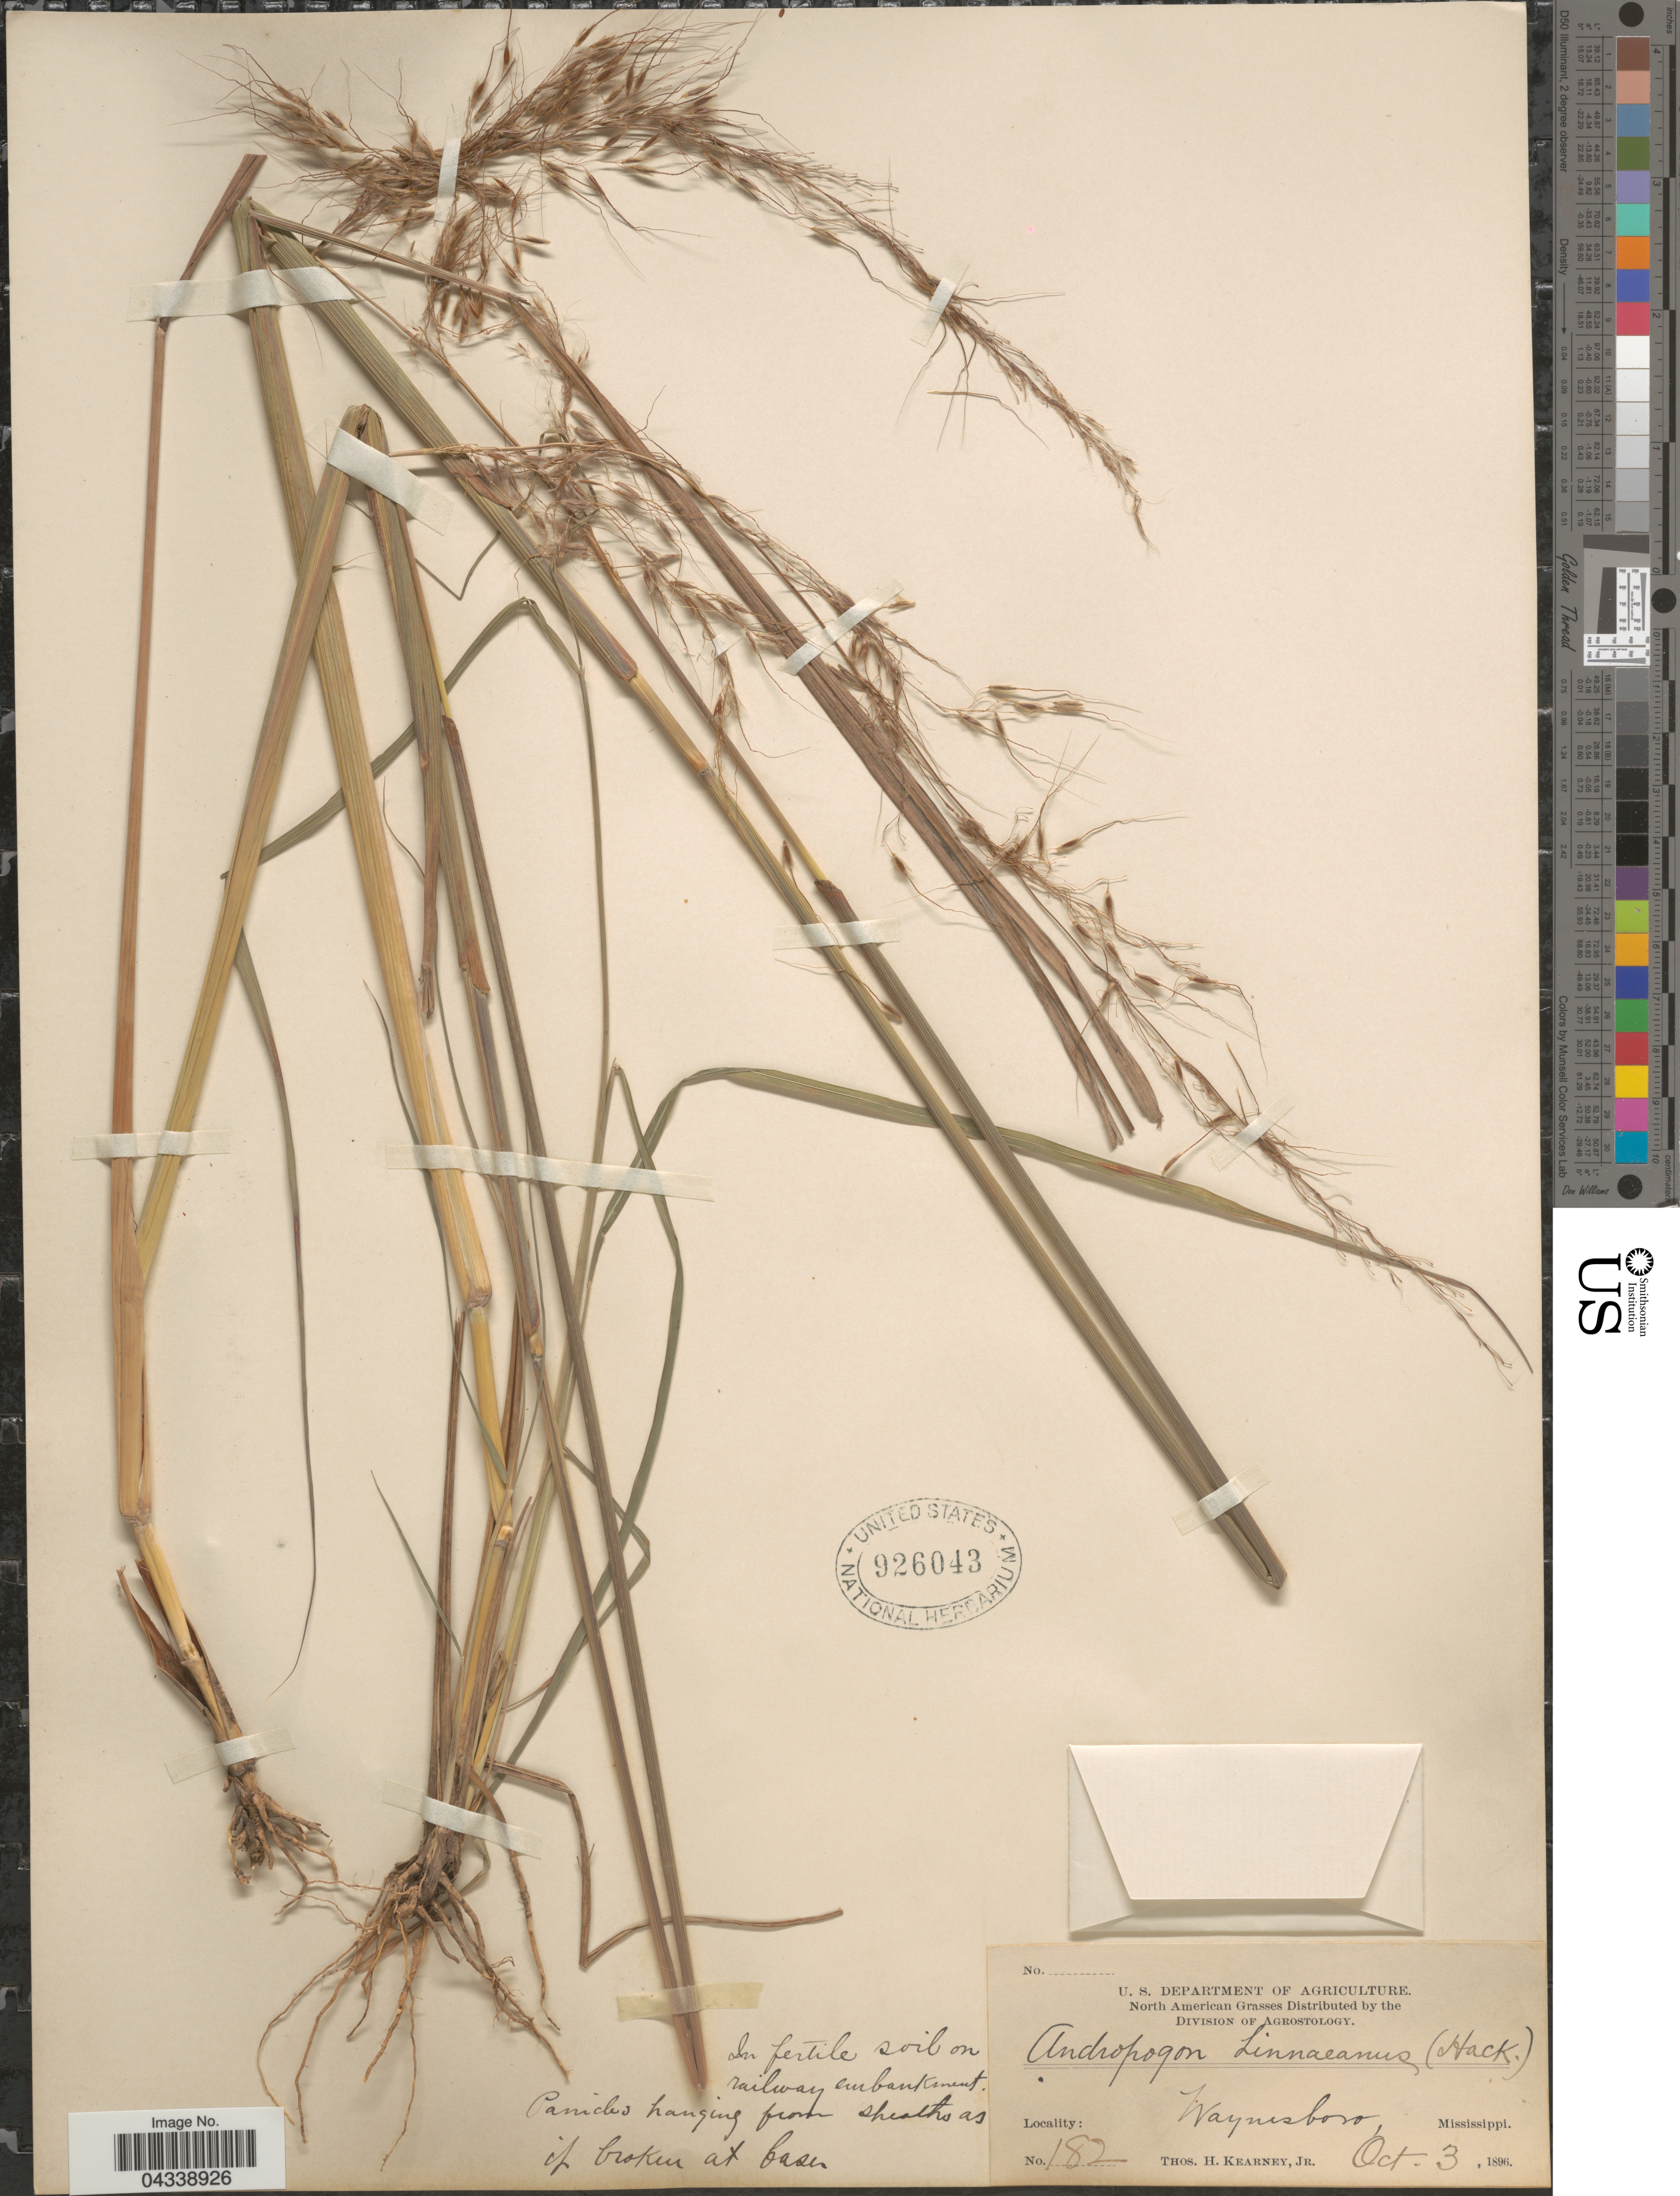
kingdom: Plantae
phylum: Tracheophyta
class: Liliopsida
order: Poales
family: Poaceae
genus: Sorghastrum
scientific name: Sorghastrum elliottii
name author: (C. Mohr) Nash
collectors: T. H. Kearney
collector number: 182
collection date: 1896-10-03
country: United States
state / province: Mississippi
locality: Waynesboro.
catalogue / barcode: US 926043